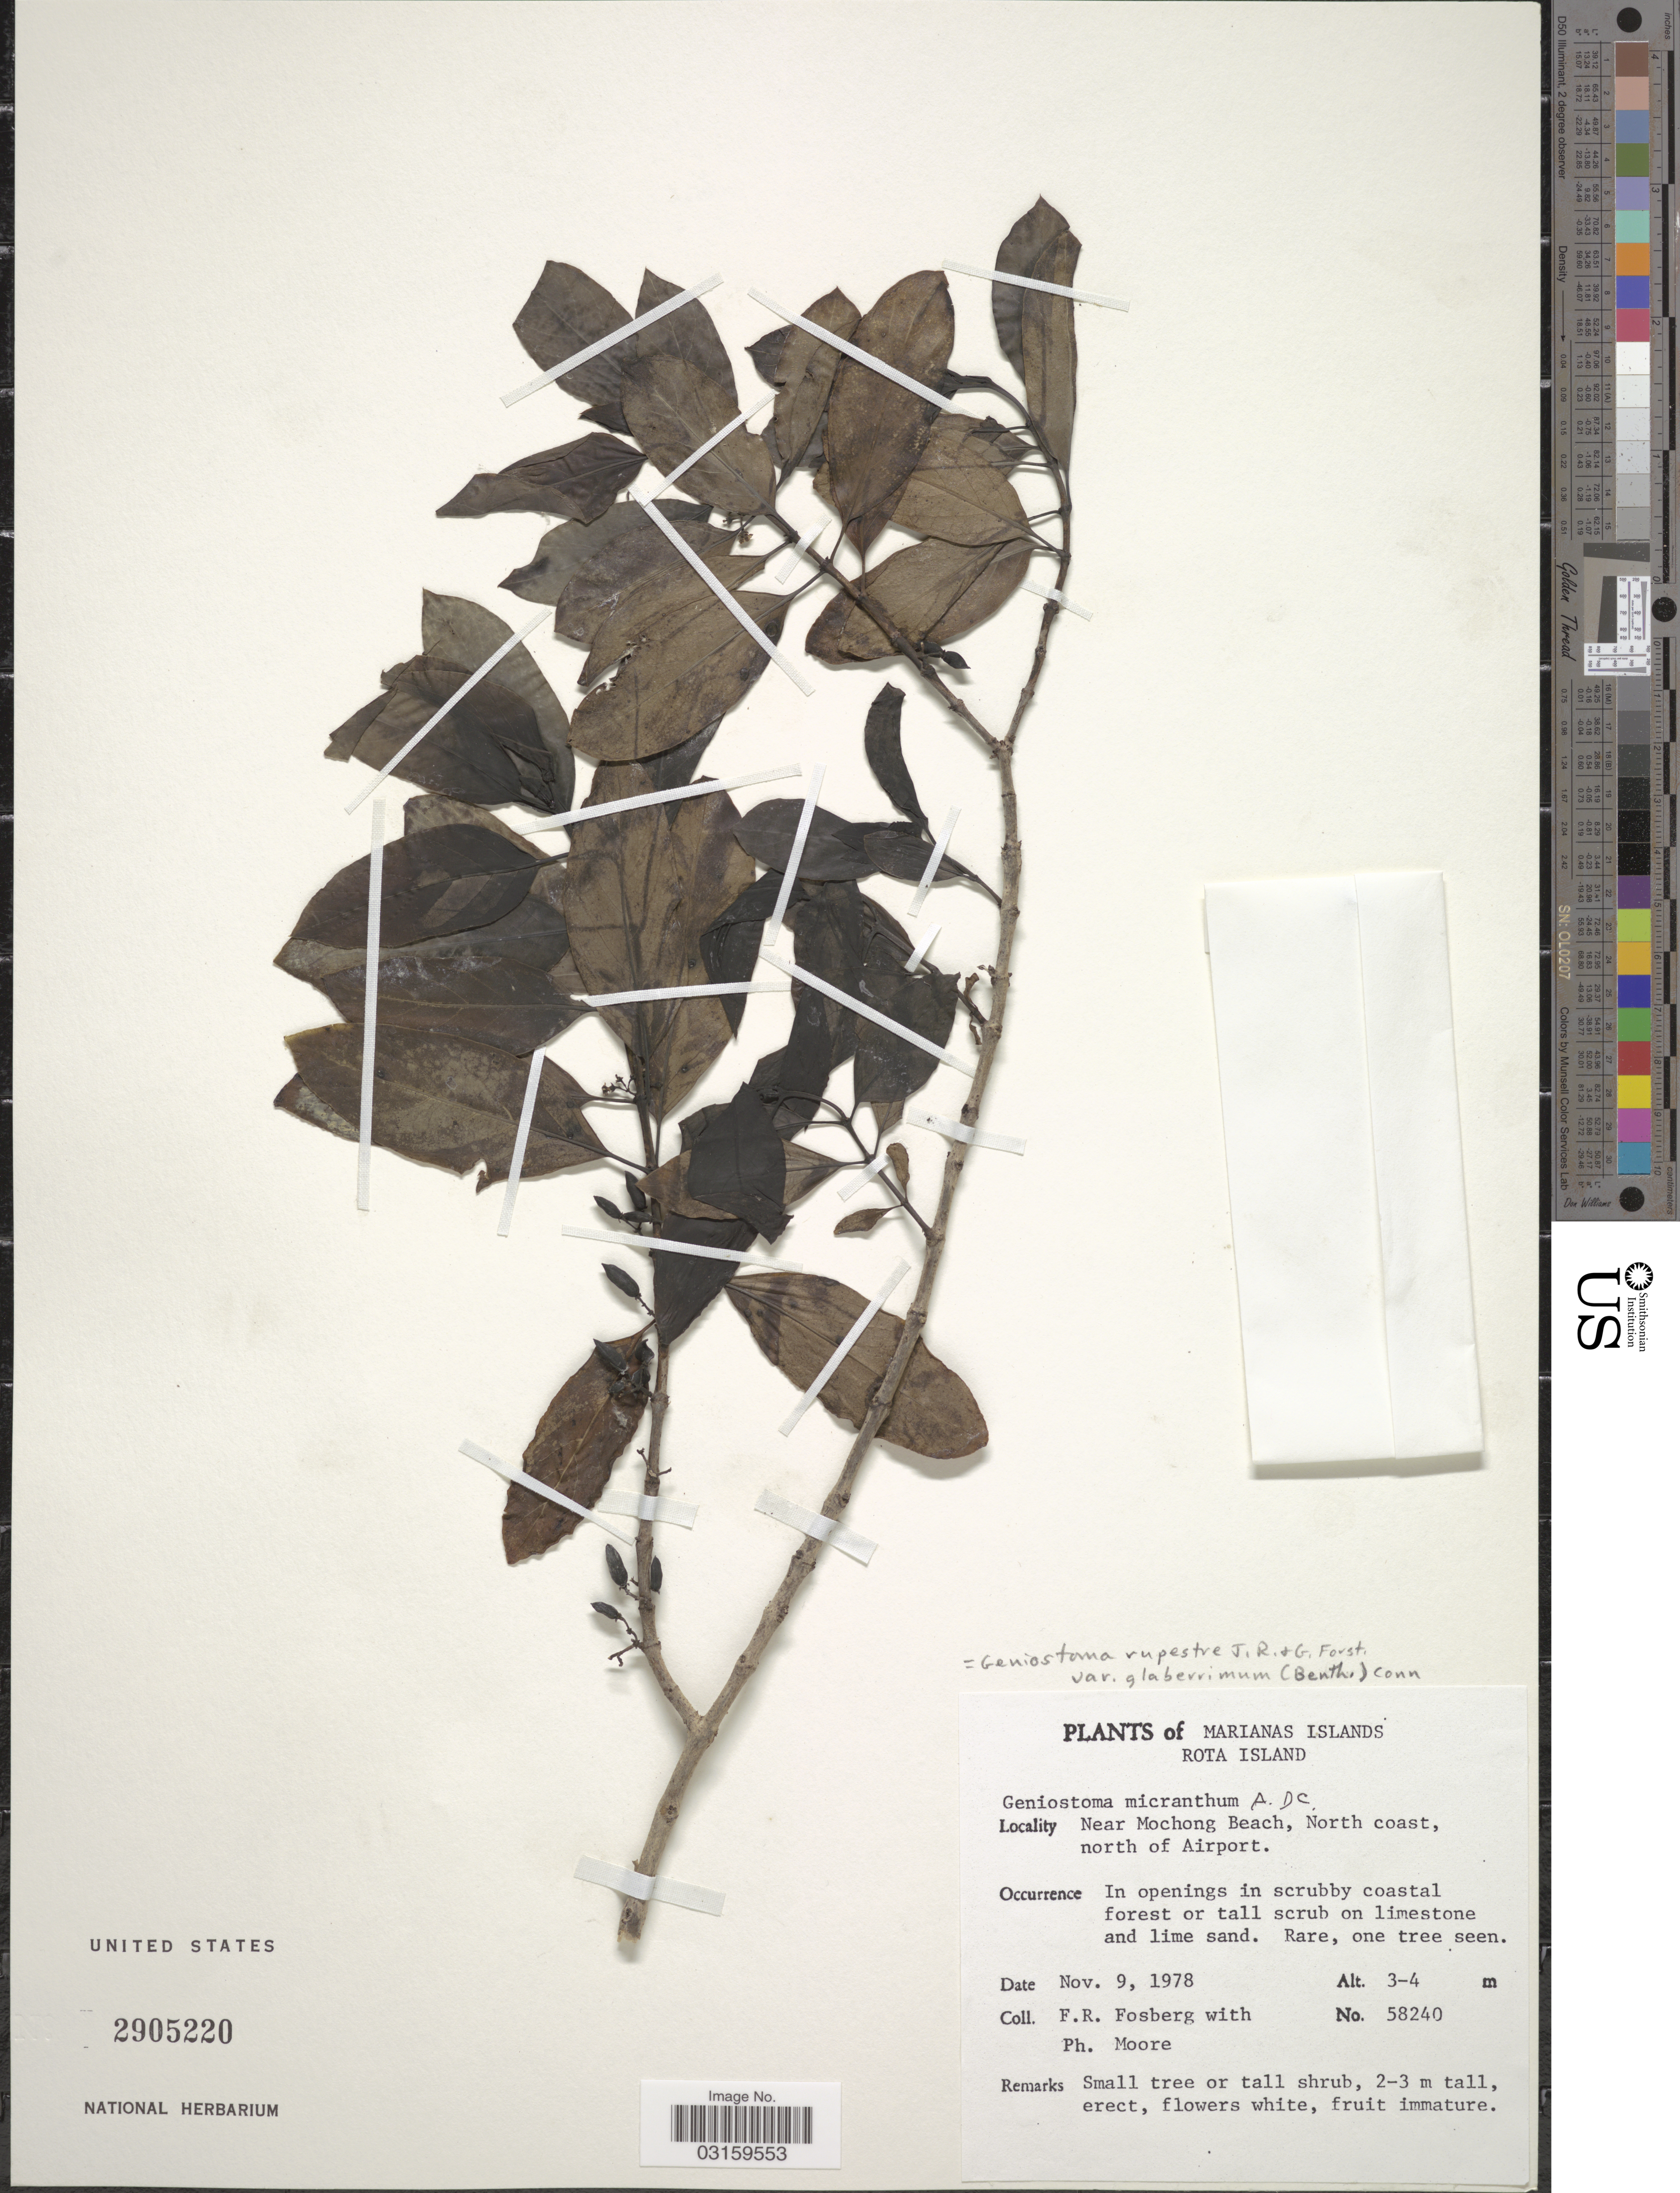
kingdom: Plantae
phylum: Tracheophyta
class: Magnoliopsida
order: Gentianales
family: Loganiaceae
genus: Geniostoma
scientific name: Geniostoma rupestre var. glaberrimum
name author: J.R. Forst. & G. Forst.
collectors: F. R. Fosberg & P. Moore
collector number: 58240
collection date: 1978-11-09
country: Northern Mariana Islands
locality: Marianas Islands. Rota Island. Near Mochong Beach, North coast, north of Airport.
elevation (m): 3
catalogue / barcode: US 2905220